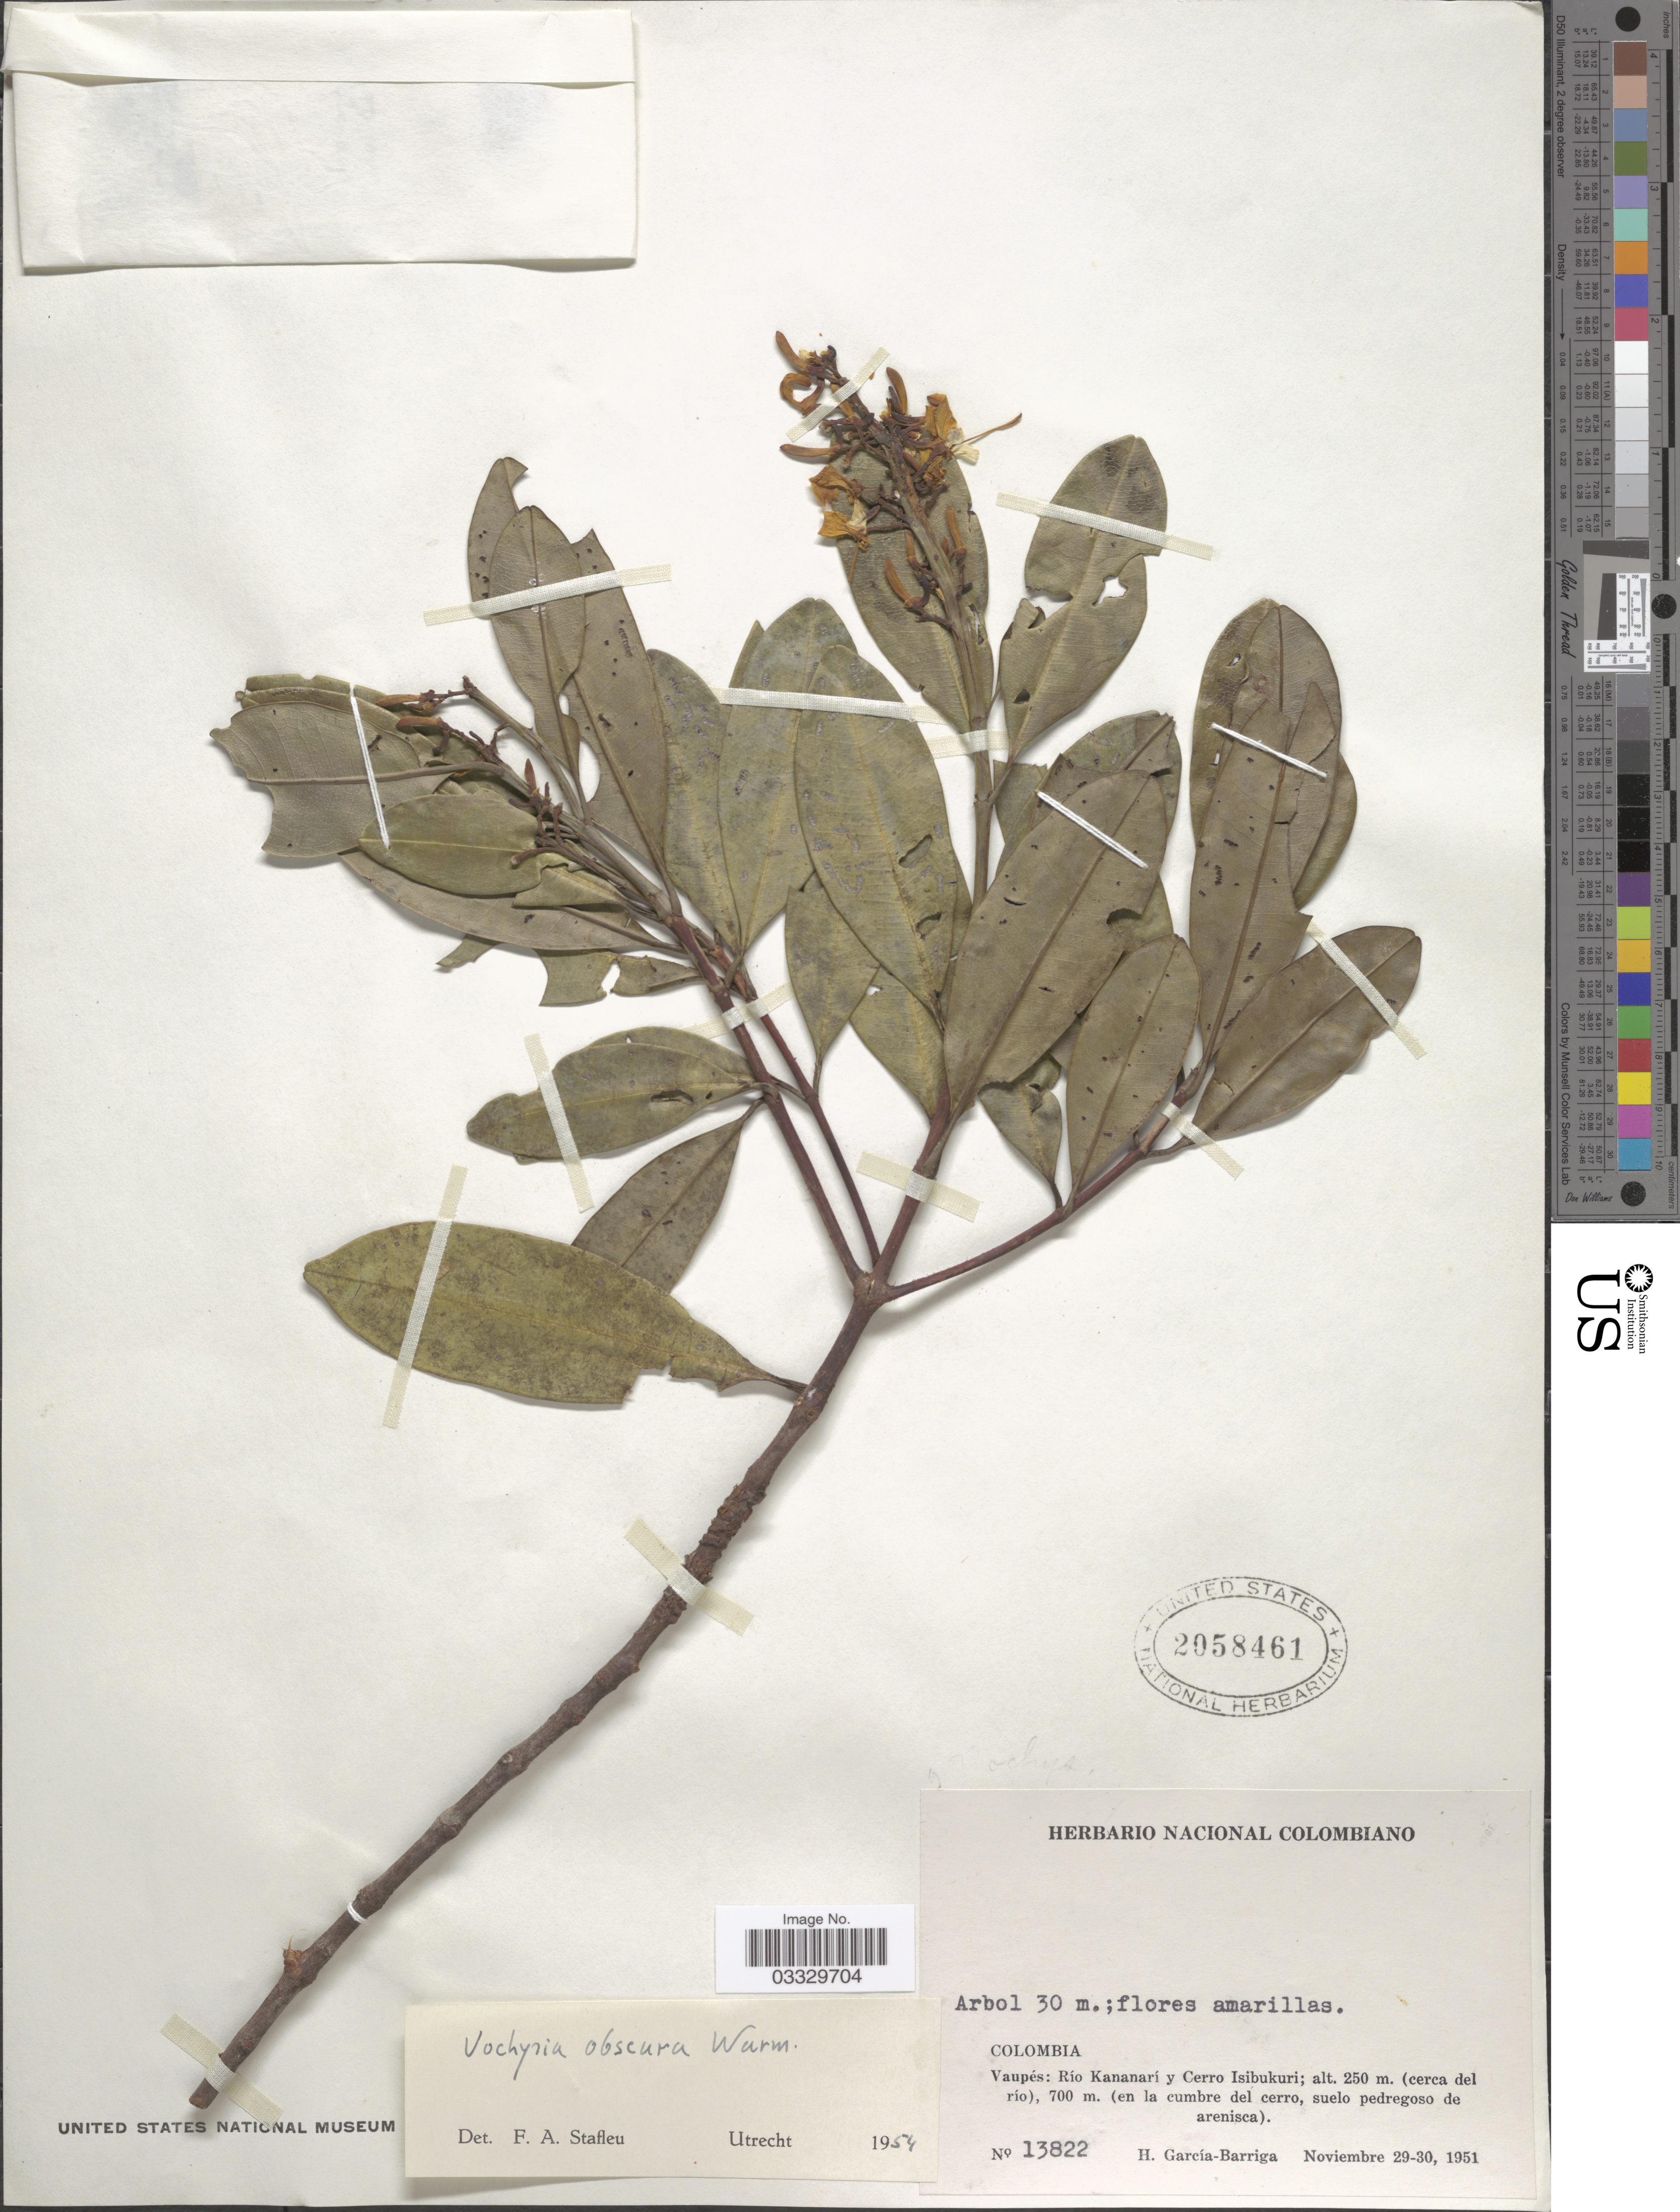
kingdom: Plantae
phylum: Tracheophyta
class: Magnoliopsida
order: Myrtales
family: Vochysiaceae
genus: Vochysia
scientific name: Vochysia obscura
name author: Warm.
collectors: H. García Barriga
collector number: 13822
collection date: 1951-11-29/1951-11-30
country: Colombia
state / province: Vaupés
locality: Río Kananari y Cerro Isibukuri; (cerca del río), (en la cumbre del cerro, suelo pedregoso de arenisca).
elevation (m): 250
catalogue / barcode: US 2058461